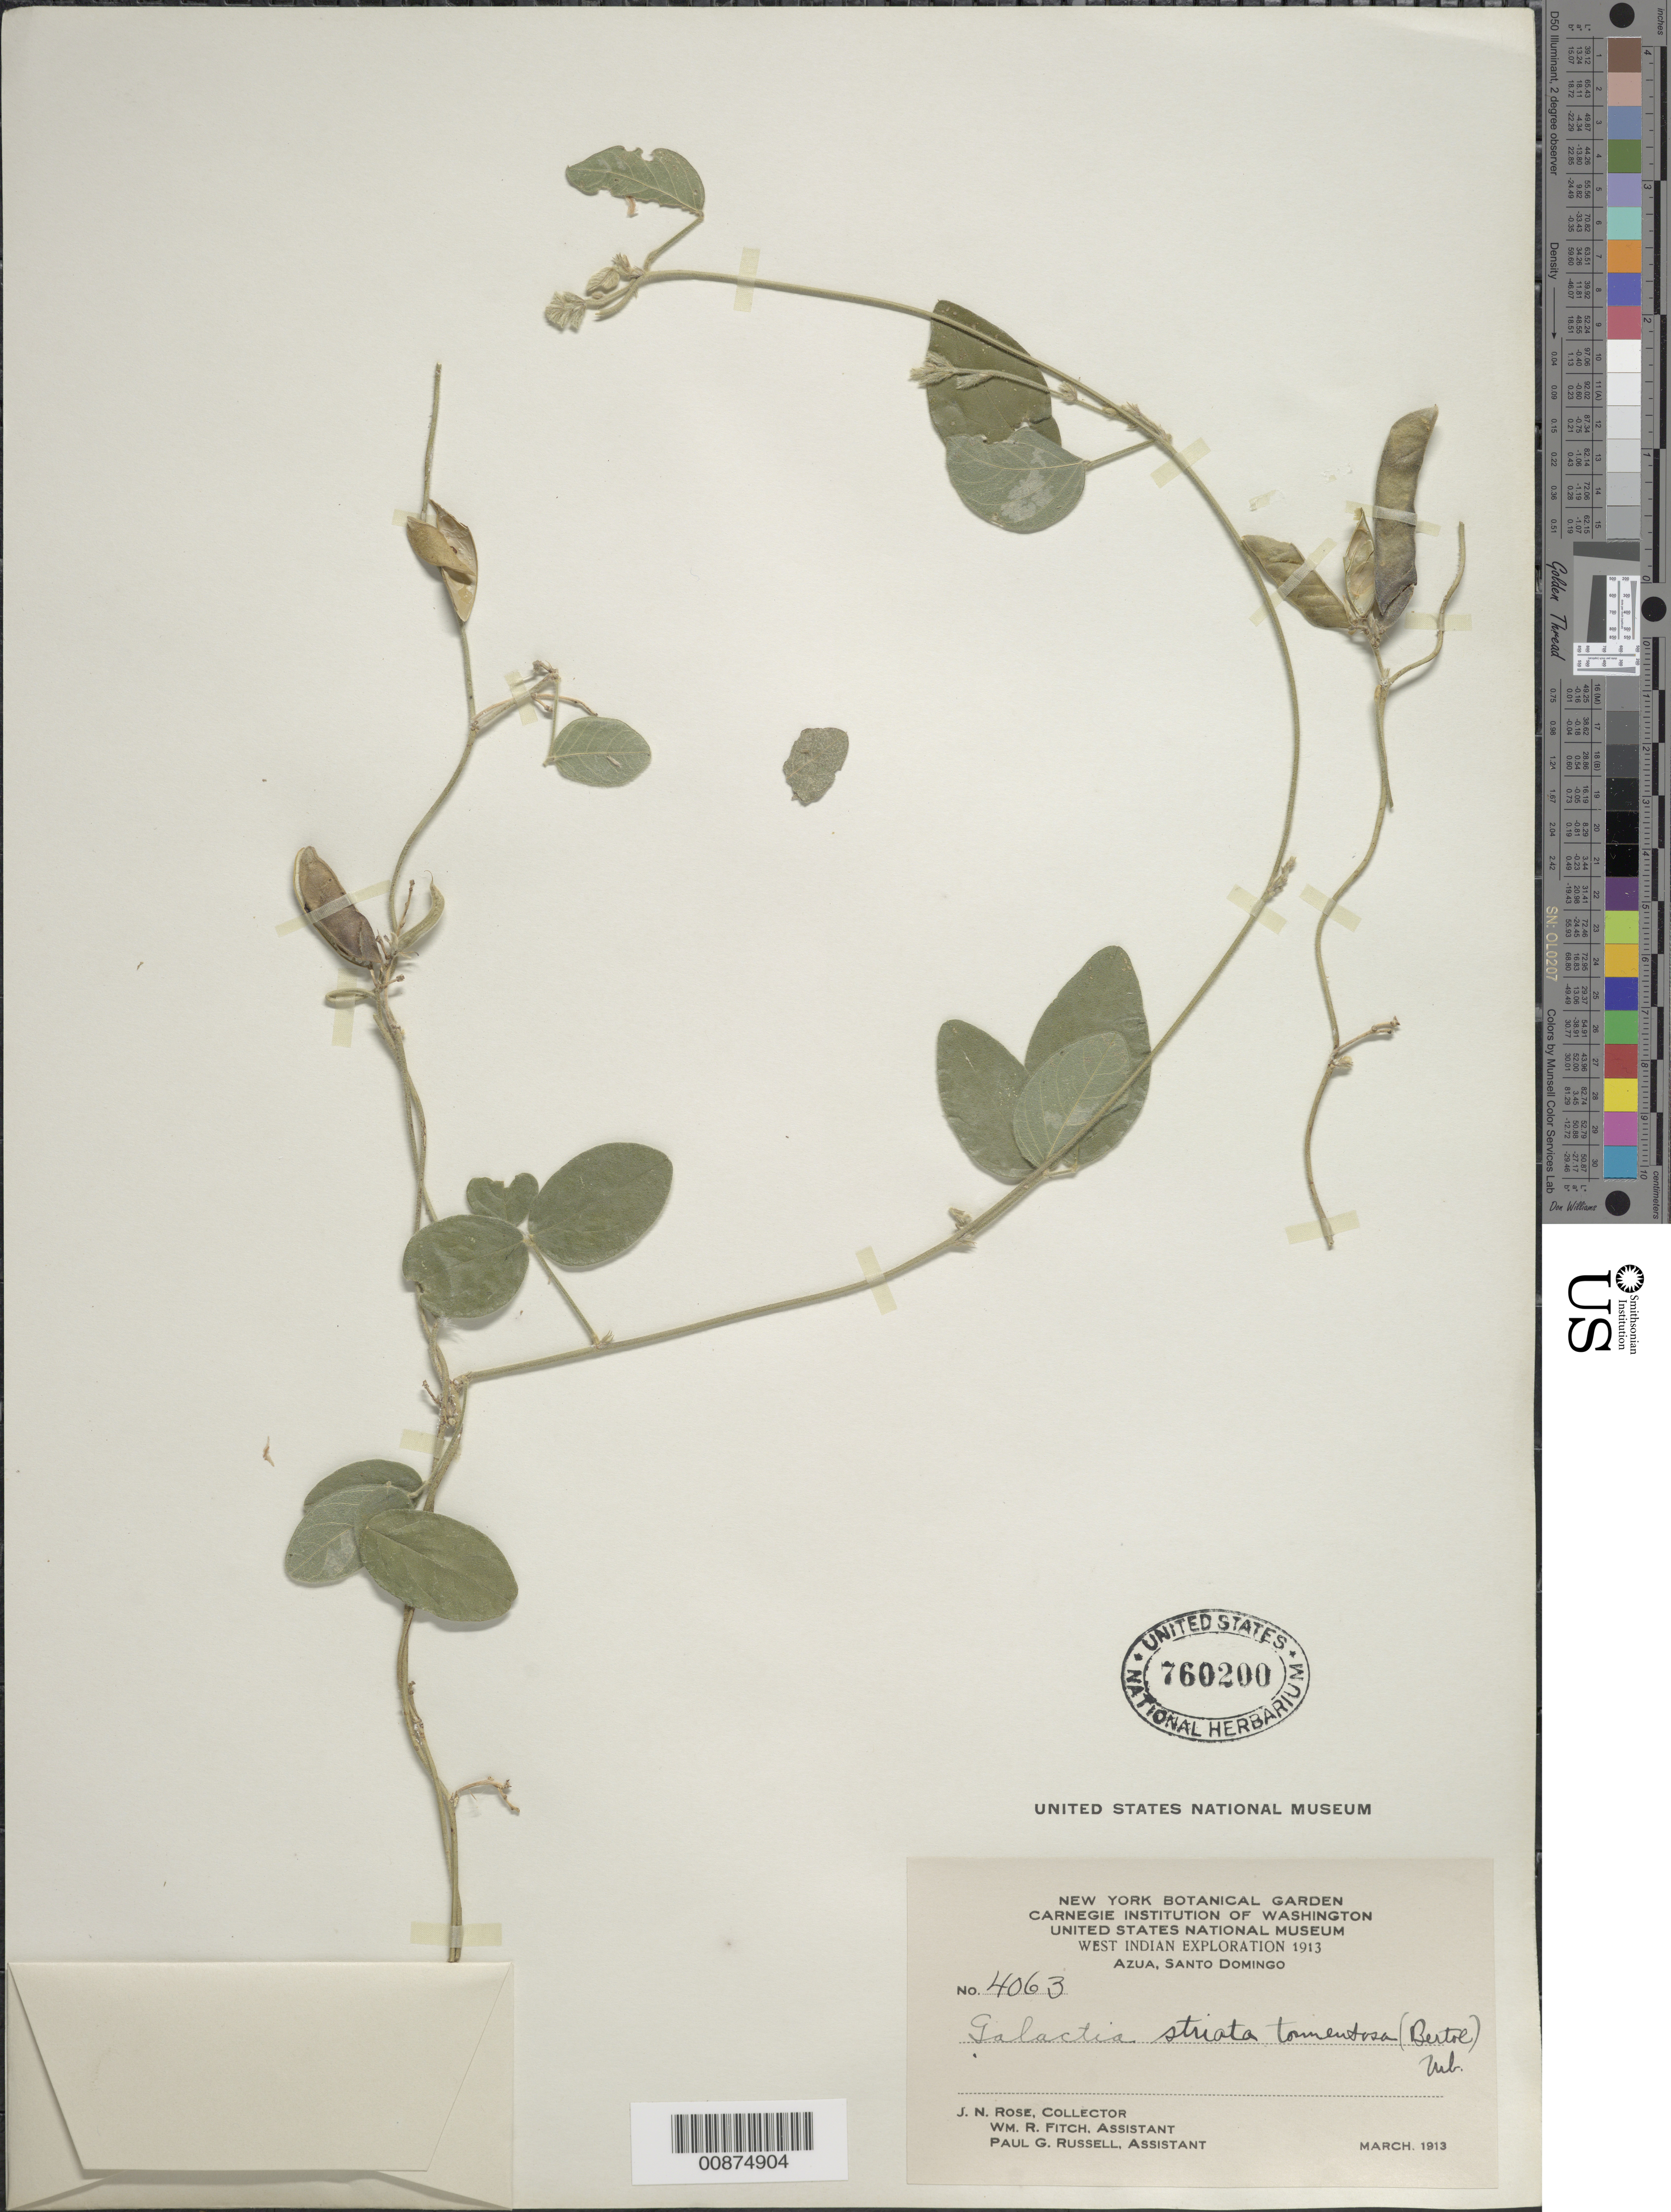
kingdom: Plantae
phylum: Tracheophyta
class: Magnoliopsida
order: Fabales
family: Fabaceae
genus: Galactia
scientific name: Galactia striata var. tomentosa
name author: (Bertol.) Urb.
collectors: J. N. Rose, W. R. Fitch & P. G. Russell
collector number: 4063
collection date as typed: Mar 1913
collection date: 1913-03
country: Dominican Republic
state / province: Azua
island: Hispaniola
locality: Azua, Santo Domingo.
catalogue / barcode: US 760200